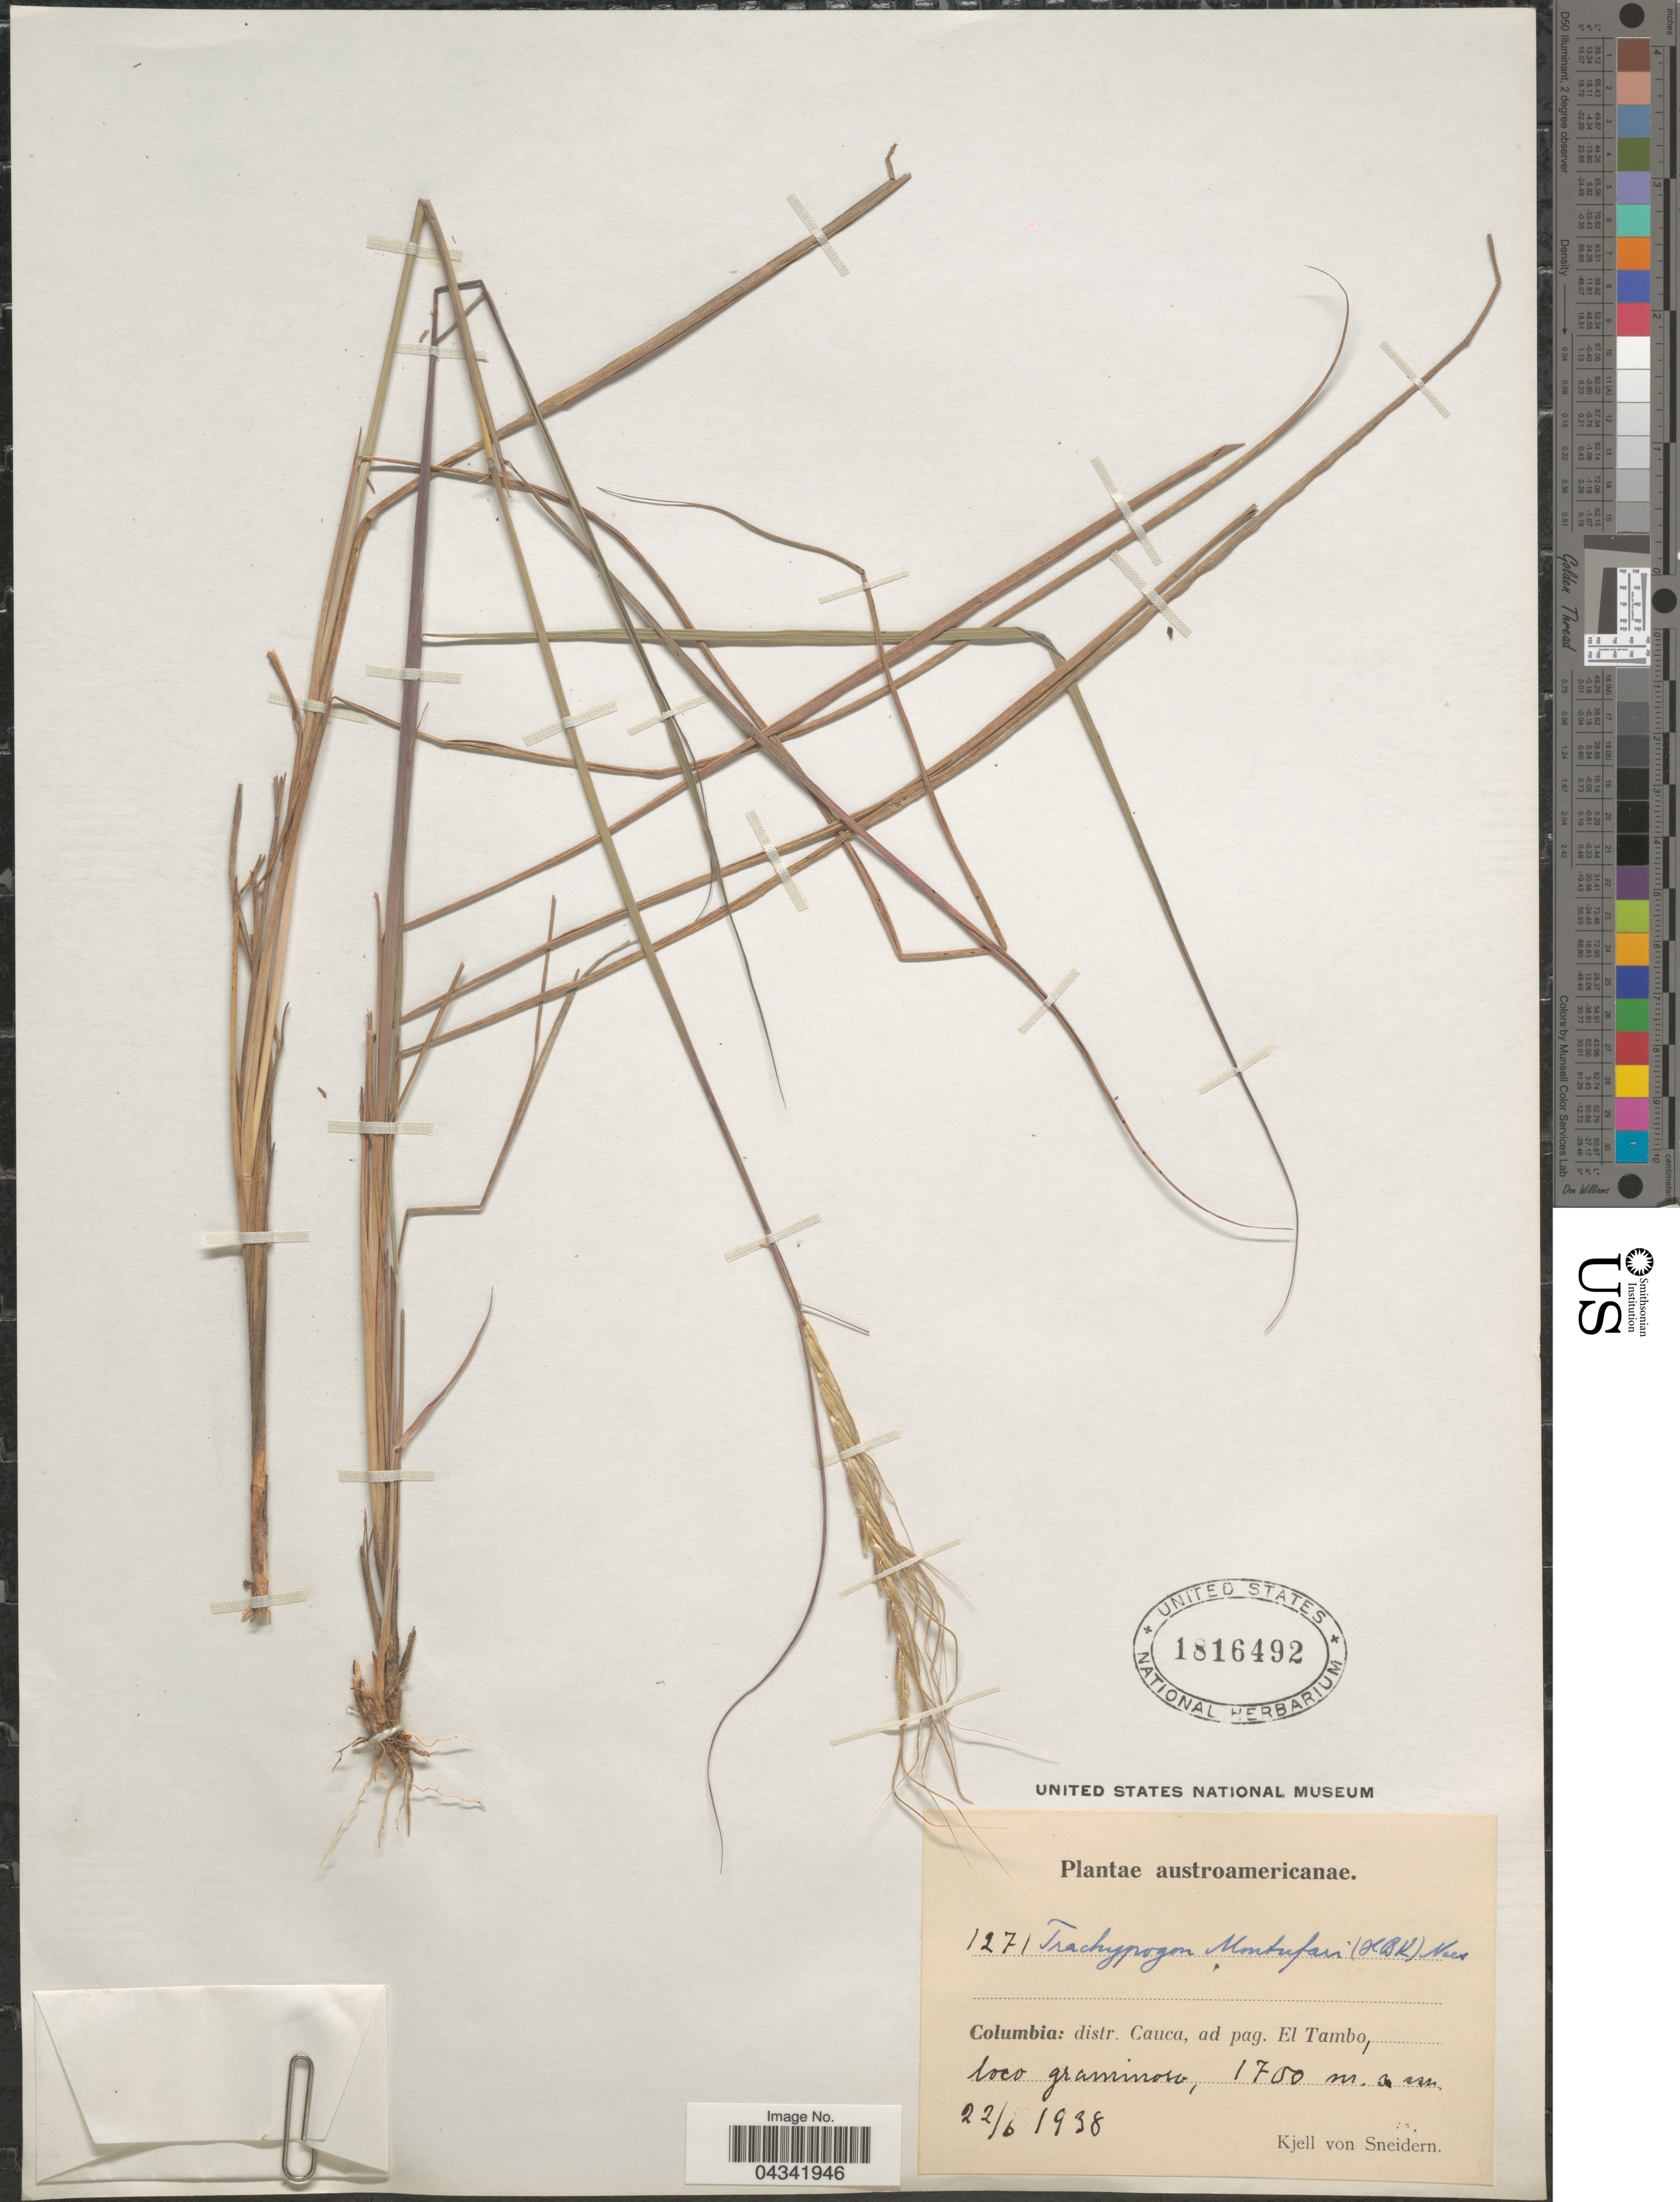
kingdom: Plantae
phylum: Tracheophyta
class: Liliopsida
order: Poales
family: Poaceae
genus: Trachypogon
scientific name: Trachypogon spicatus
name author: (L. f.) Kuntze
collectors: K. von Sneidern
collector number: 1271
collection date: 1938-06-22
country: Colombia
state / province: Cauca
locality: Austroamericanae. Distr. Cauca, ad pag. El Tambo, loco graminoso.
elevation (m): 1700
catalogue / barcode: US 1816492